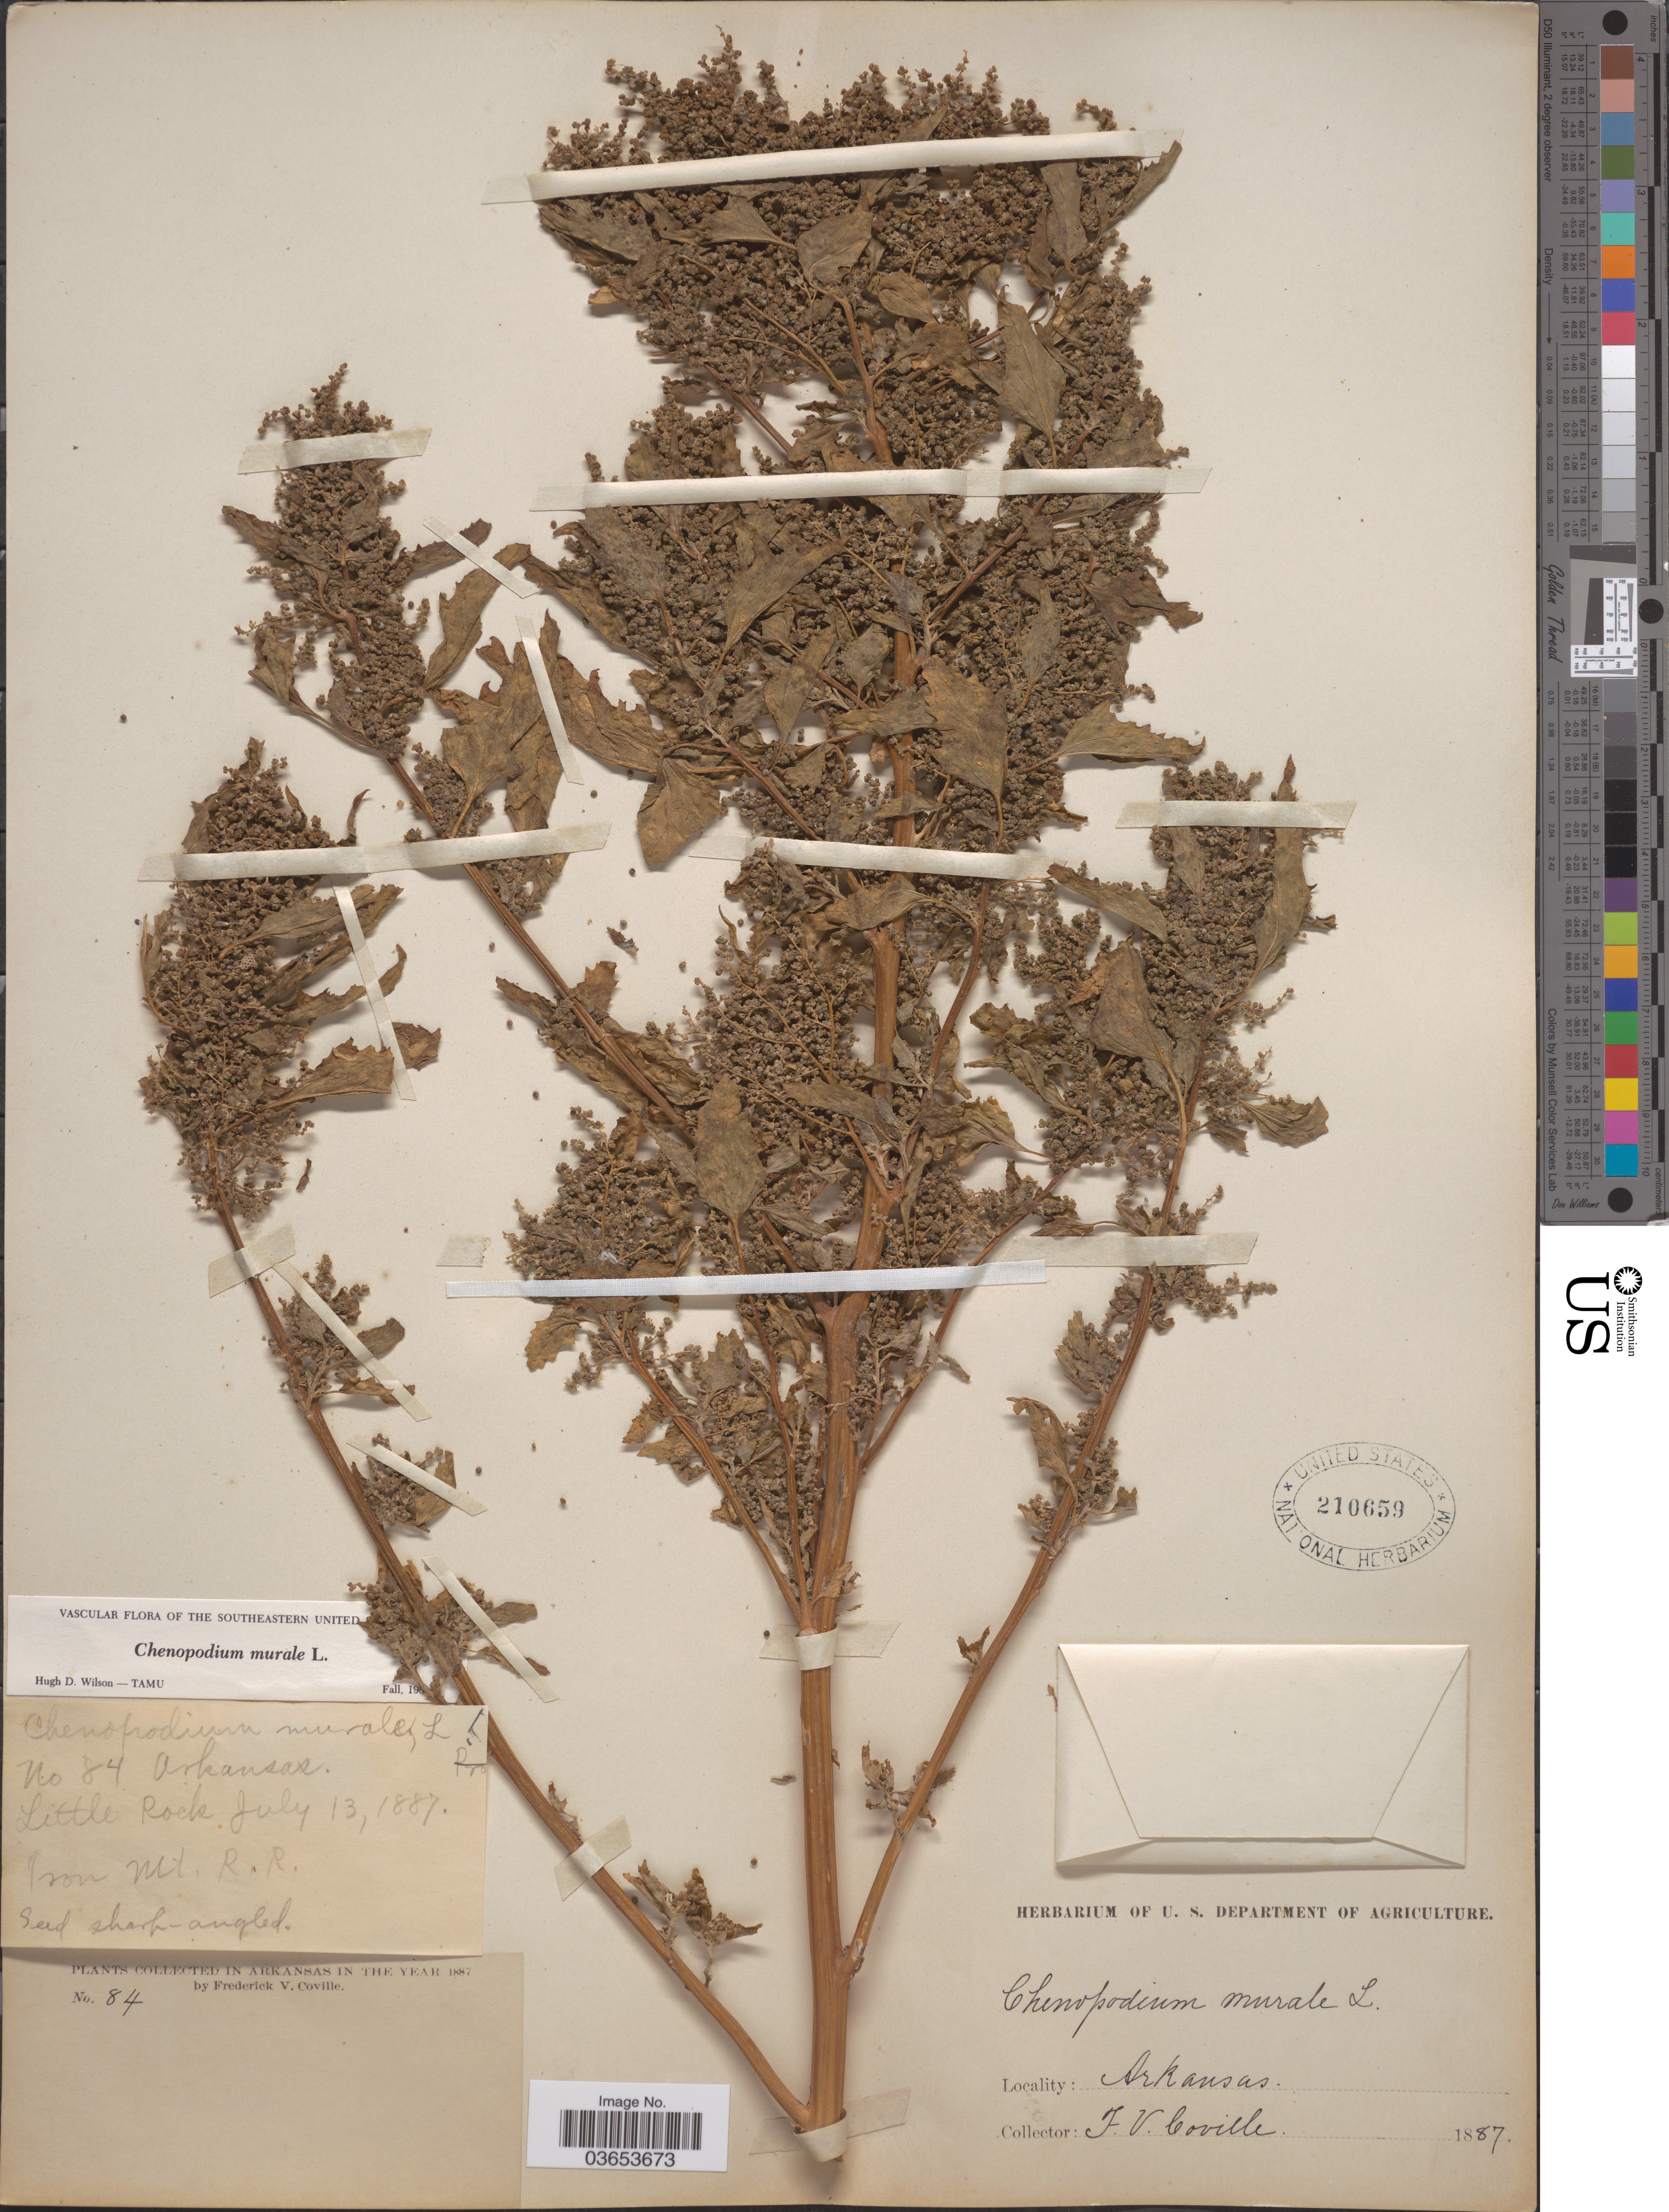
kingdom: Plantae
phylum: Tracheophyta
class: Magnoliopsida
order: Caryophyllales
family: Amaranthaceae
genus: Chenopodium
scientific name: Chenopodium murale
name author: L.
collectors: F. V. Coville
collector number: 84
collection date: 1887-07-13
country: United States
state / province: Arkansas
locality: Little Rock. Iron Mt. R.R.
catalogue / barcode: US 210659